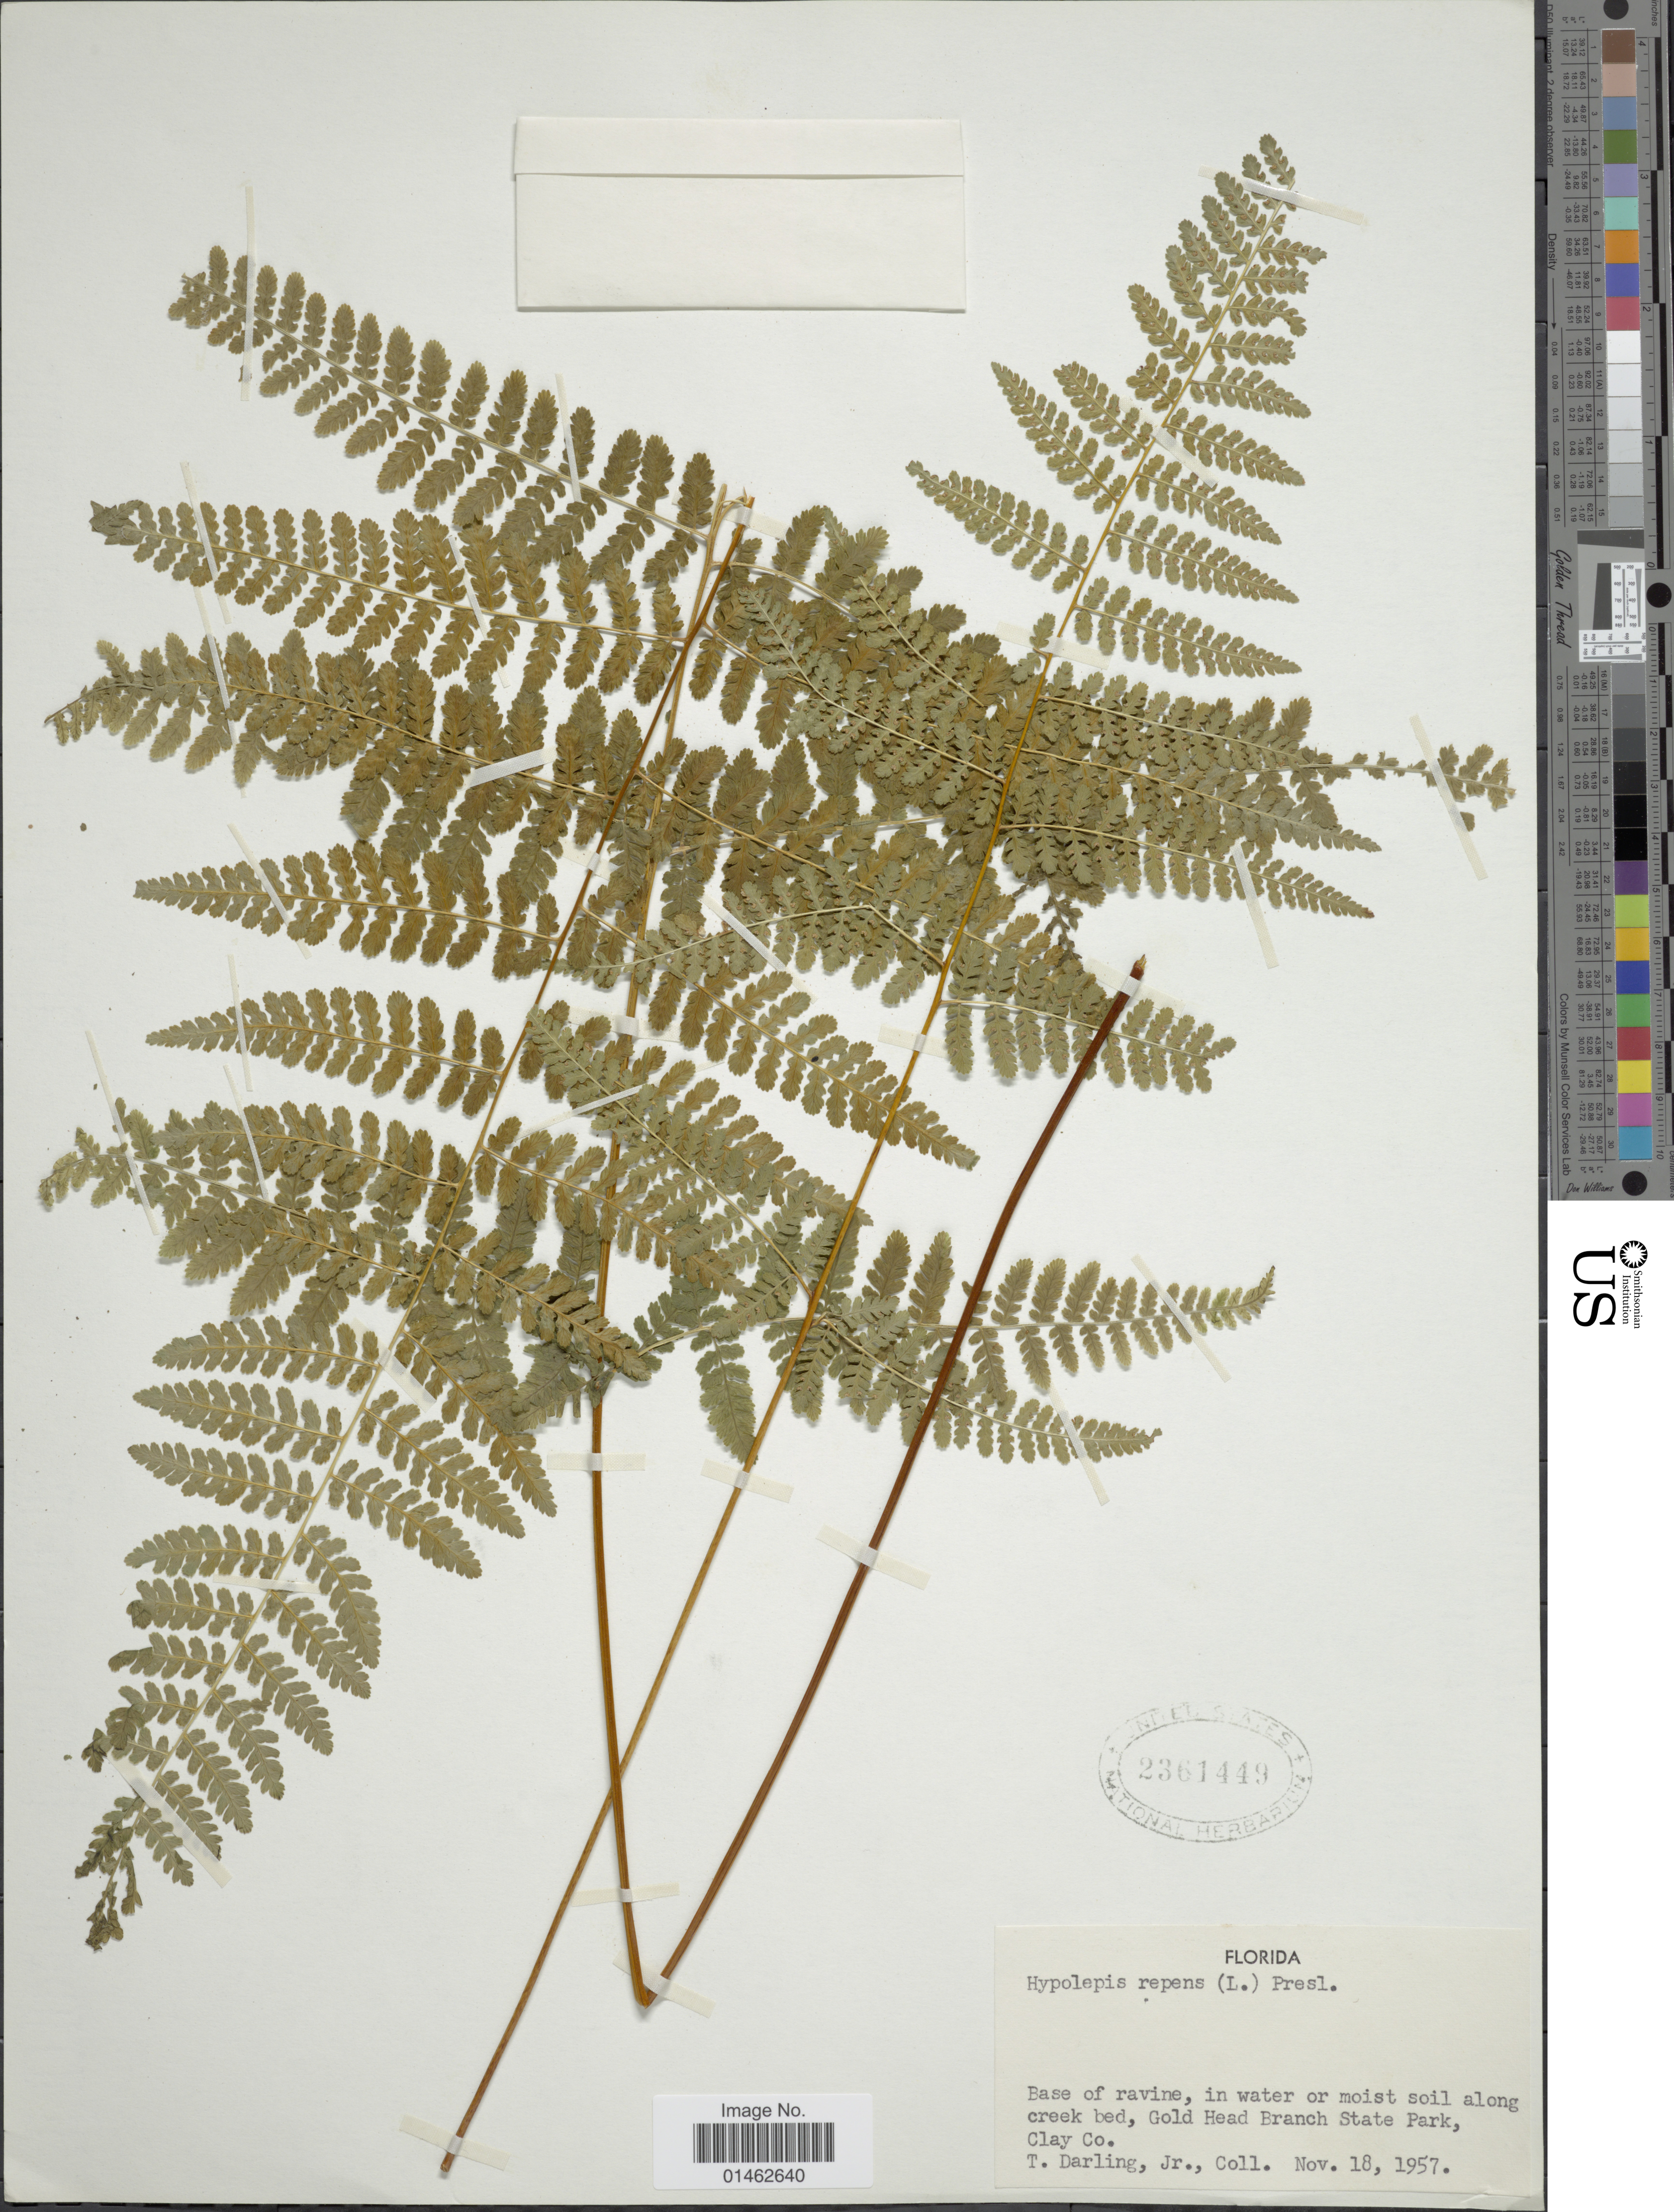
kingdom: Plantae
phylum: Tracheophyta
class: Polypodiopsida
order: Polypodiales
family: Dennstaedtiaceae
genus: Hypolepis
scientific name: Hypolepis repens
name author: (L.) C. Presl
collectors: T. Darling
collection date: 1957-11-18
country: United States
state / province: Florida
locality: Base of ravine, in water or moist soil along creek bed, Gold Head Branch State Park, Clay Co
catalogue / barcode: US 2361449